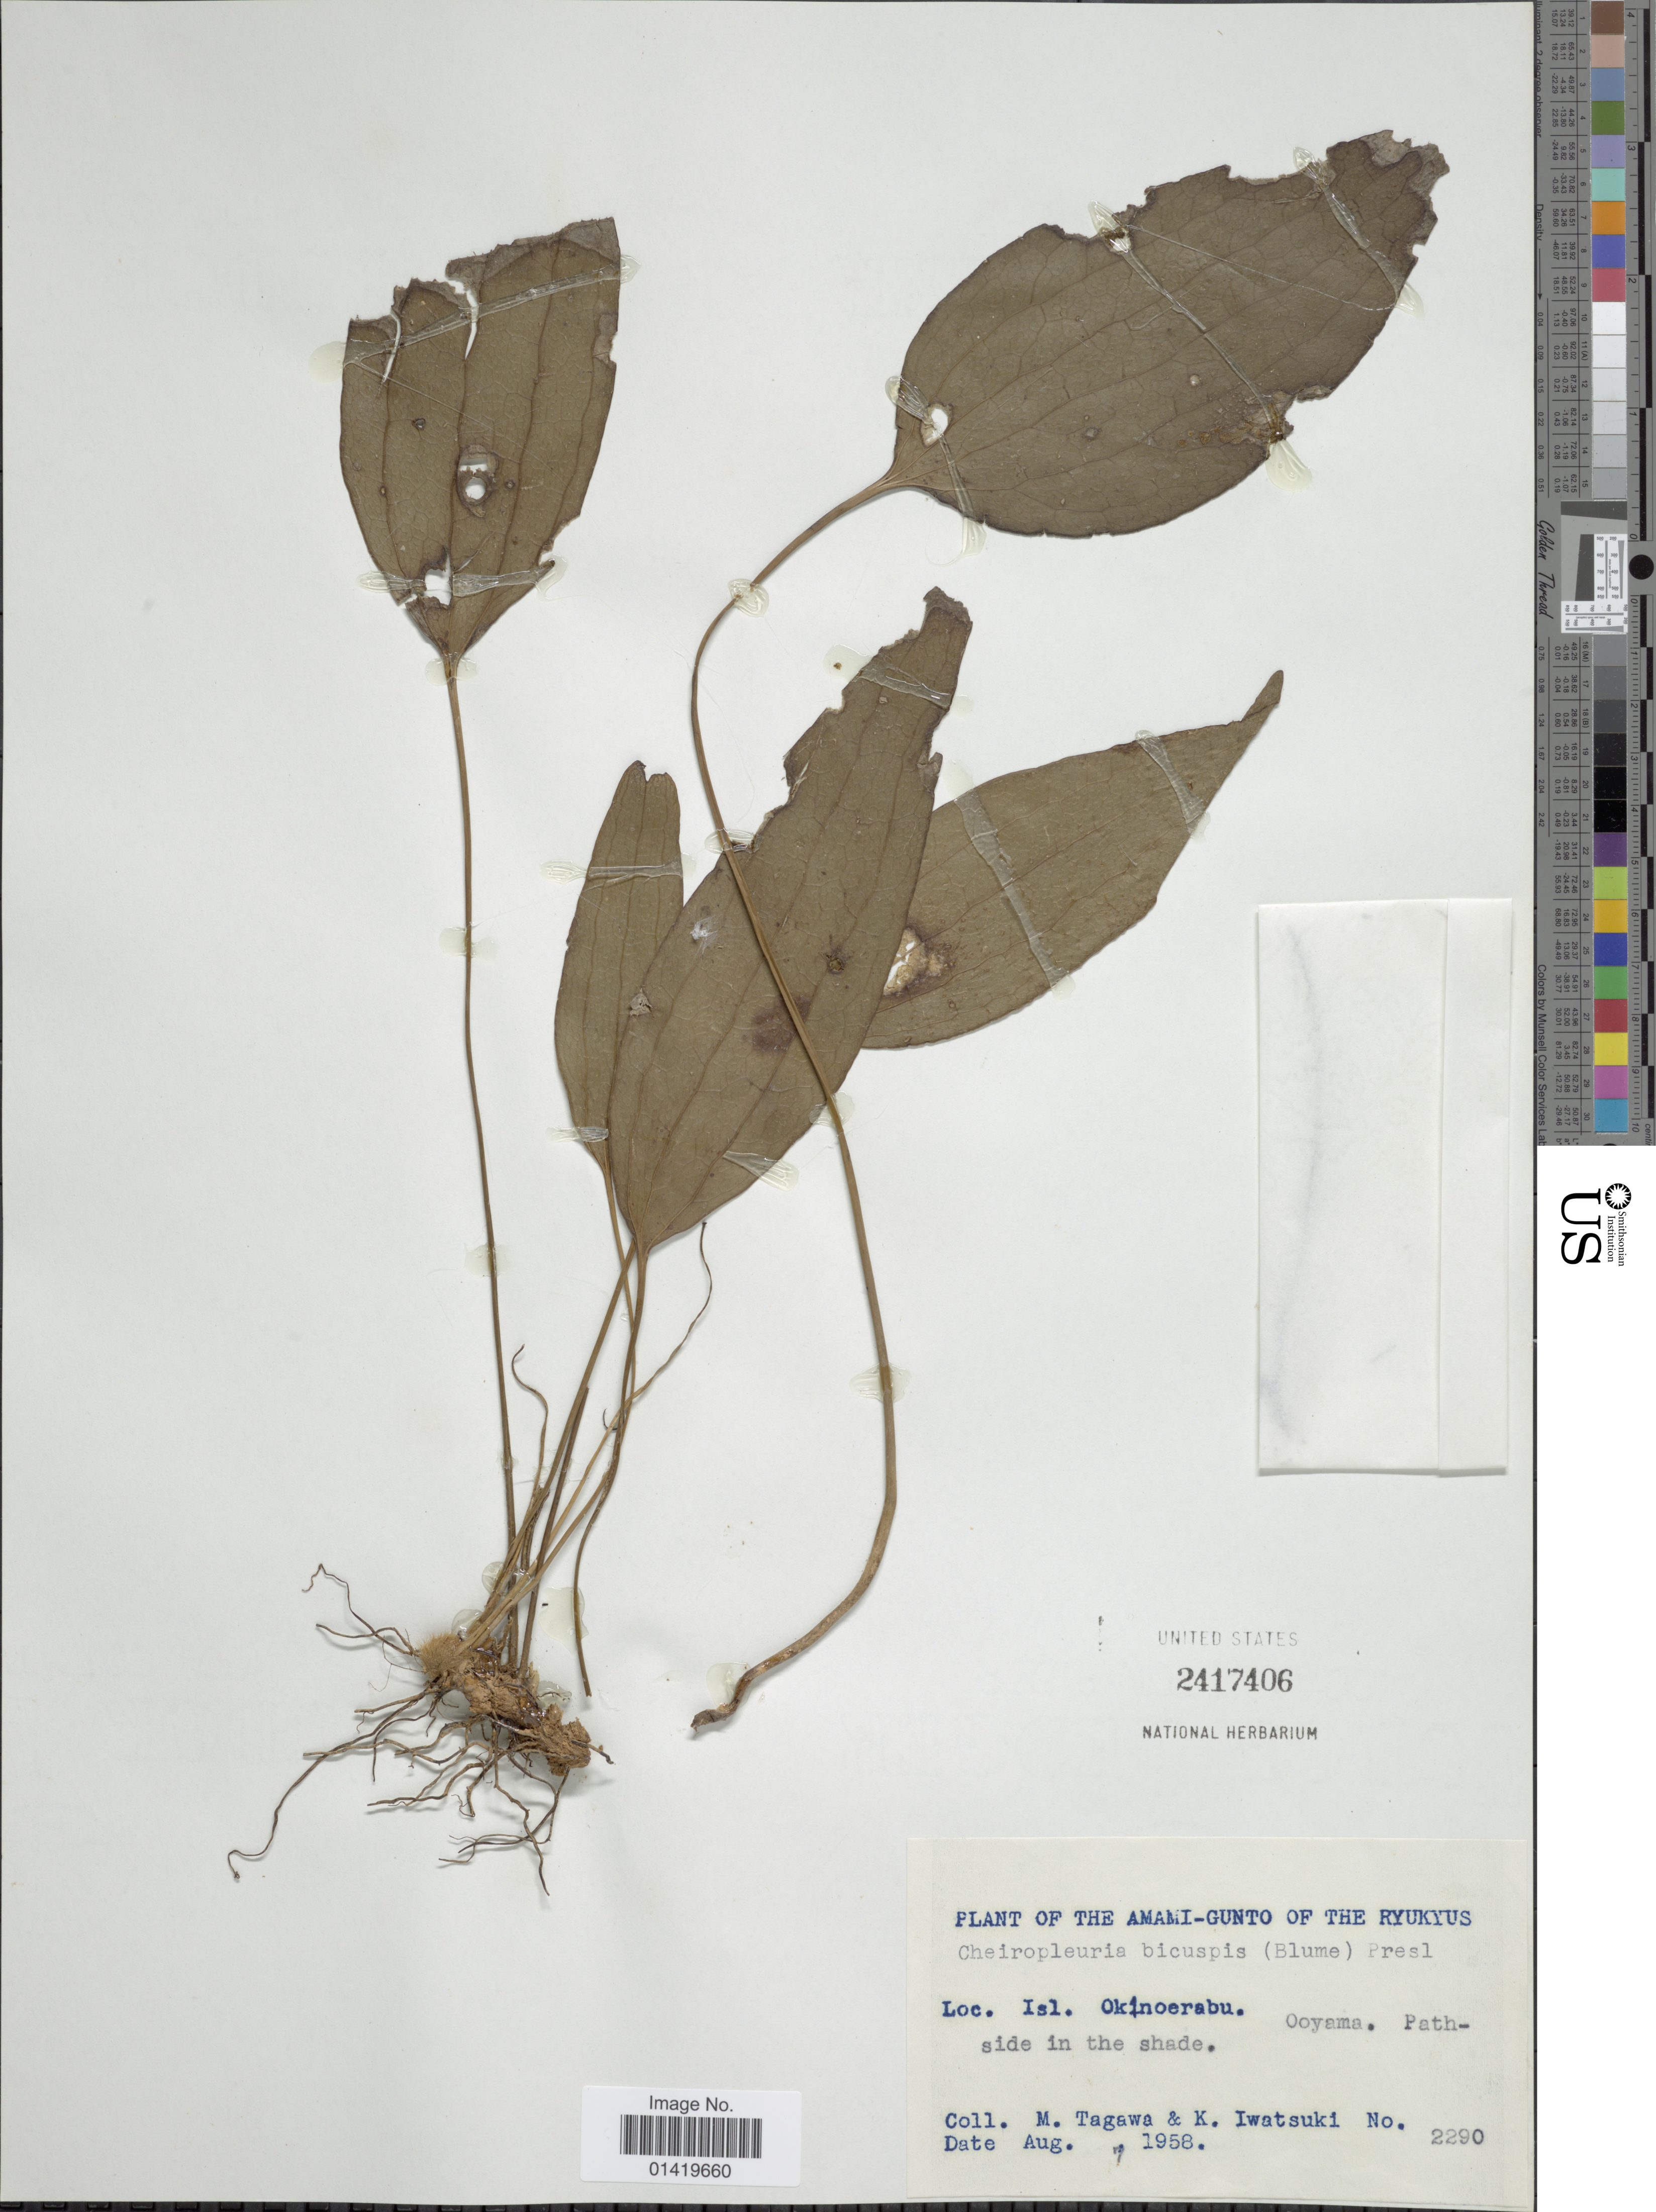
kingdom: Plantae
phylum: Tracheophyta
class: Polypodiopsida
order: Gleicheniales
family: Dipteridaceae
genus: Cheiropleuria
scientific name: Cheiropleuria bicuspis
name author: (Blume) C. Presl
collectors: M. Tagawa & K. Iwatsuki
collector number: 2290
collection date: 1958-08-07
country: Japan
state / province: Okinawa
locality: The Amami-Gunto of the Ryukyus. Isl. Okinoerabu. Ooyama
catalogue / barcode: US 2417406